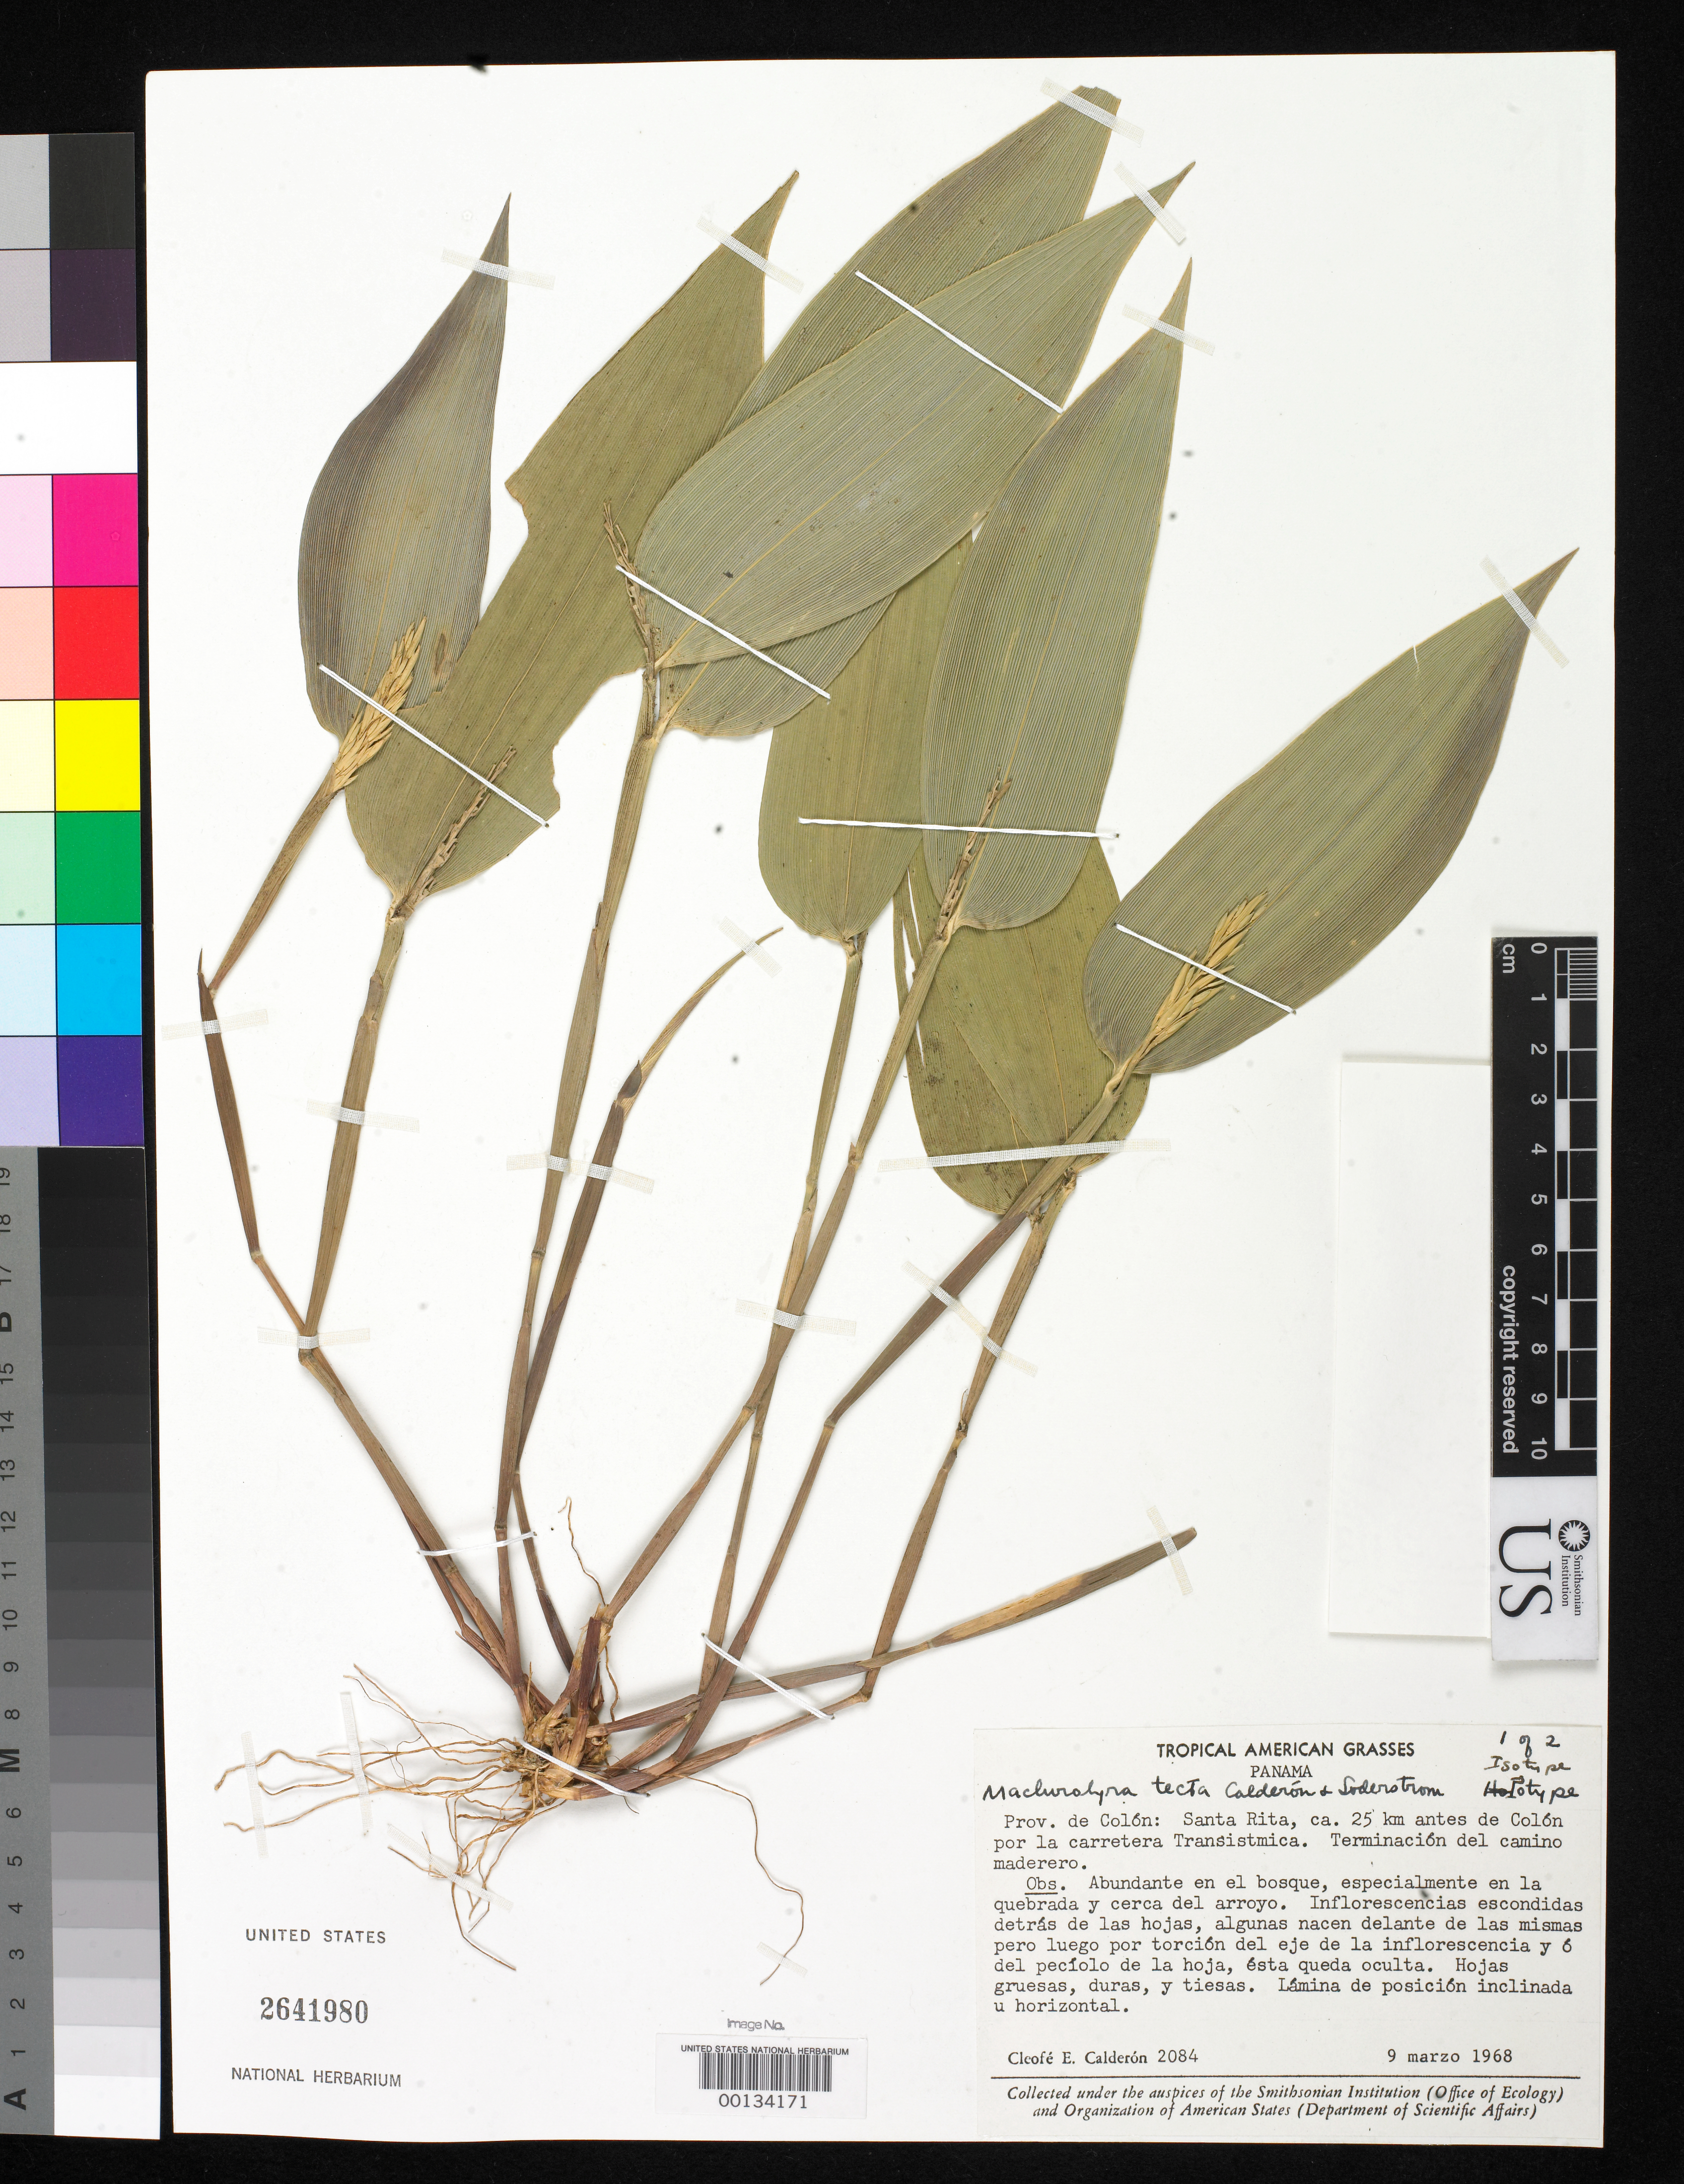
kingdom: Plantae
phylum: Tracheophyta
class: Liliopsida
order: Poales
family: Poaceae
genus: Maclurolyra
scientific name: Maclurolyra tecta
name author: C. E. Calderón & Soderstr.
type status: Isotype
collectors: C. E. Calderón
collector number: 2084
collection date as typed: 09 Mar 1968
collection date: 1968-03-09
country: Panama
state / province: Colón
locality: Santa Rita, end of timber road ca. 25 km before Colon on the Trans-Isthmian highway.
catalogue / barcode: US 2641980